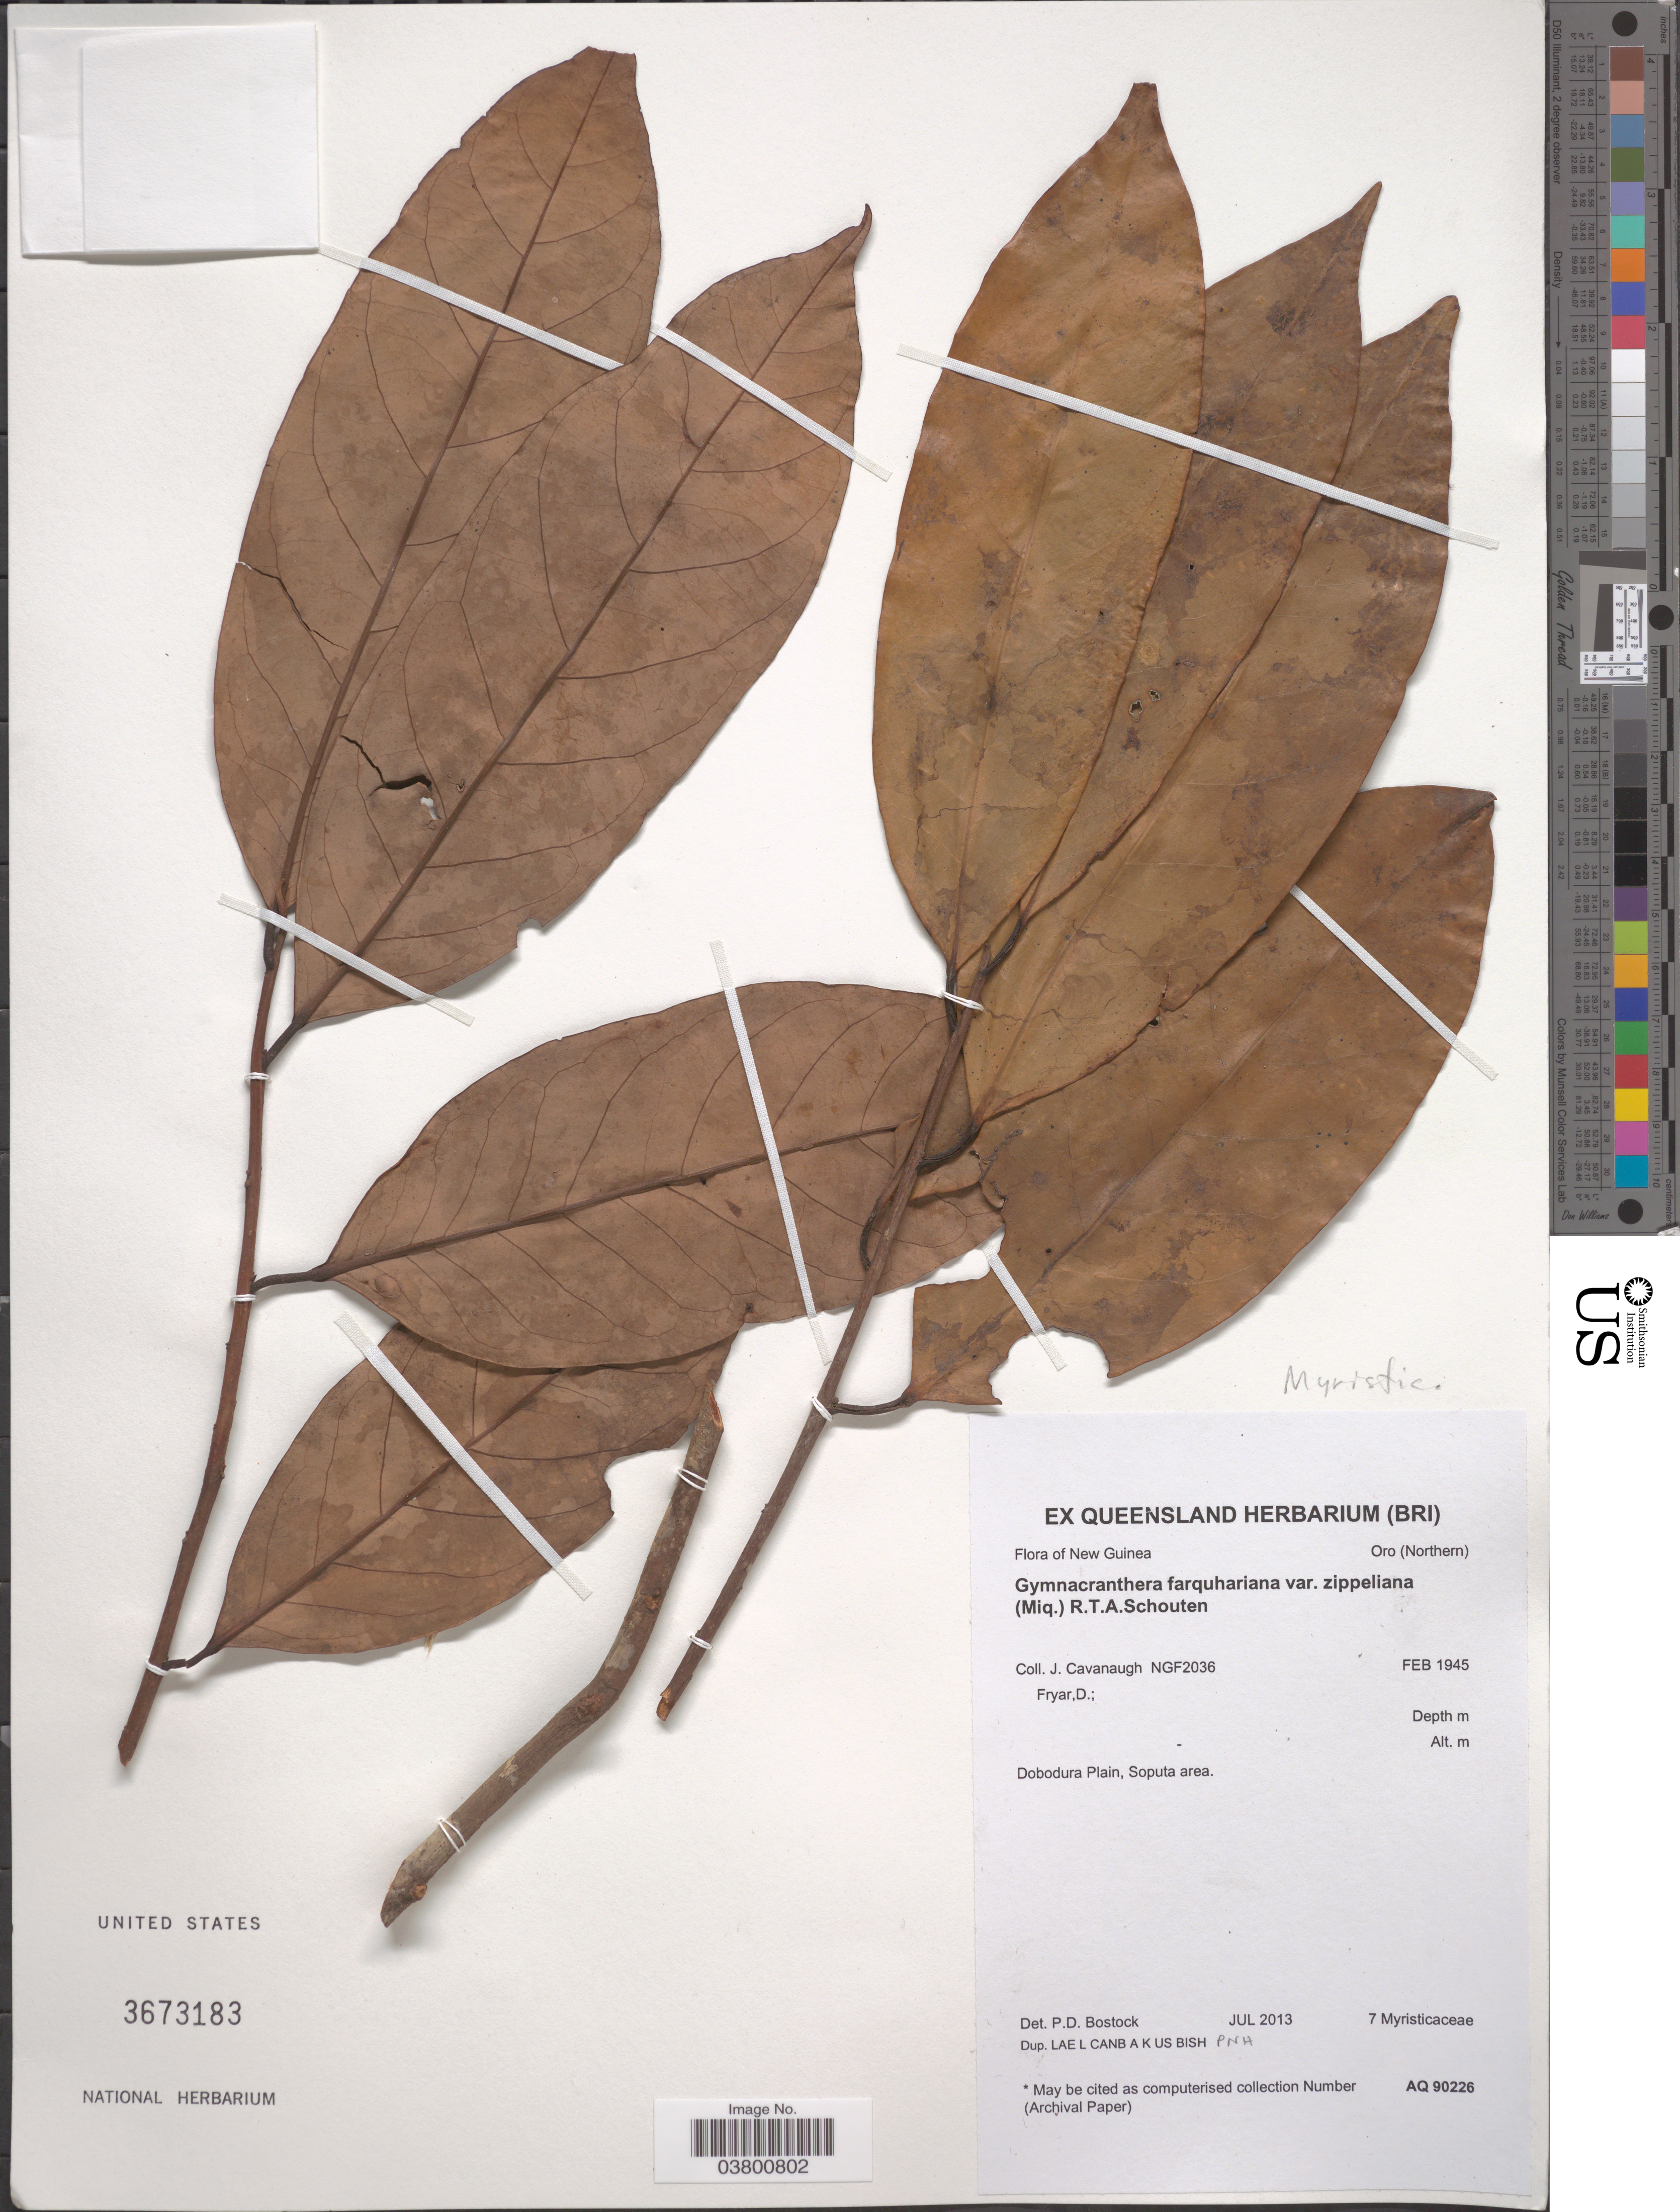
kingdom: Plantae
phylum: Tracheophyta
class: Magnoliopsida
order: Magnoliales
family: Myristicaceae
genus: Gymnacranthera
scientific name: Gymnacranthera farquhariana var. zippeliana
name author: (Miq.) R.T.A. Schouten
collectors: J. Cavanaugh & D. Fryar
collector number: NGF2036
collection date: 1945-02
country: Papua New Guinea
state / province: Northern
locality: New Guinea. Oro. Dobodura Plain, Soputa area.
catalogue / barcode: US 3673183